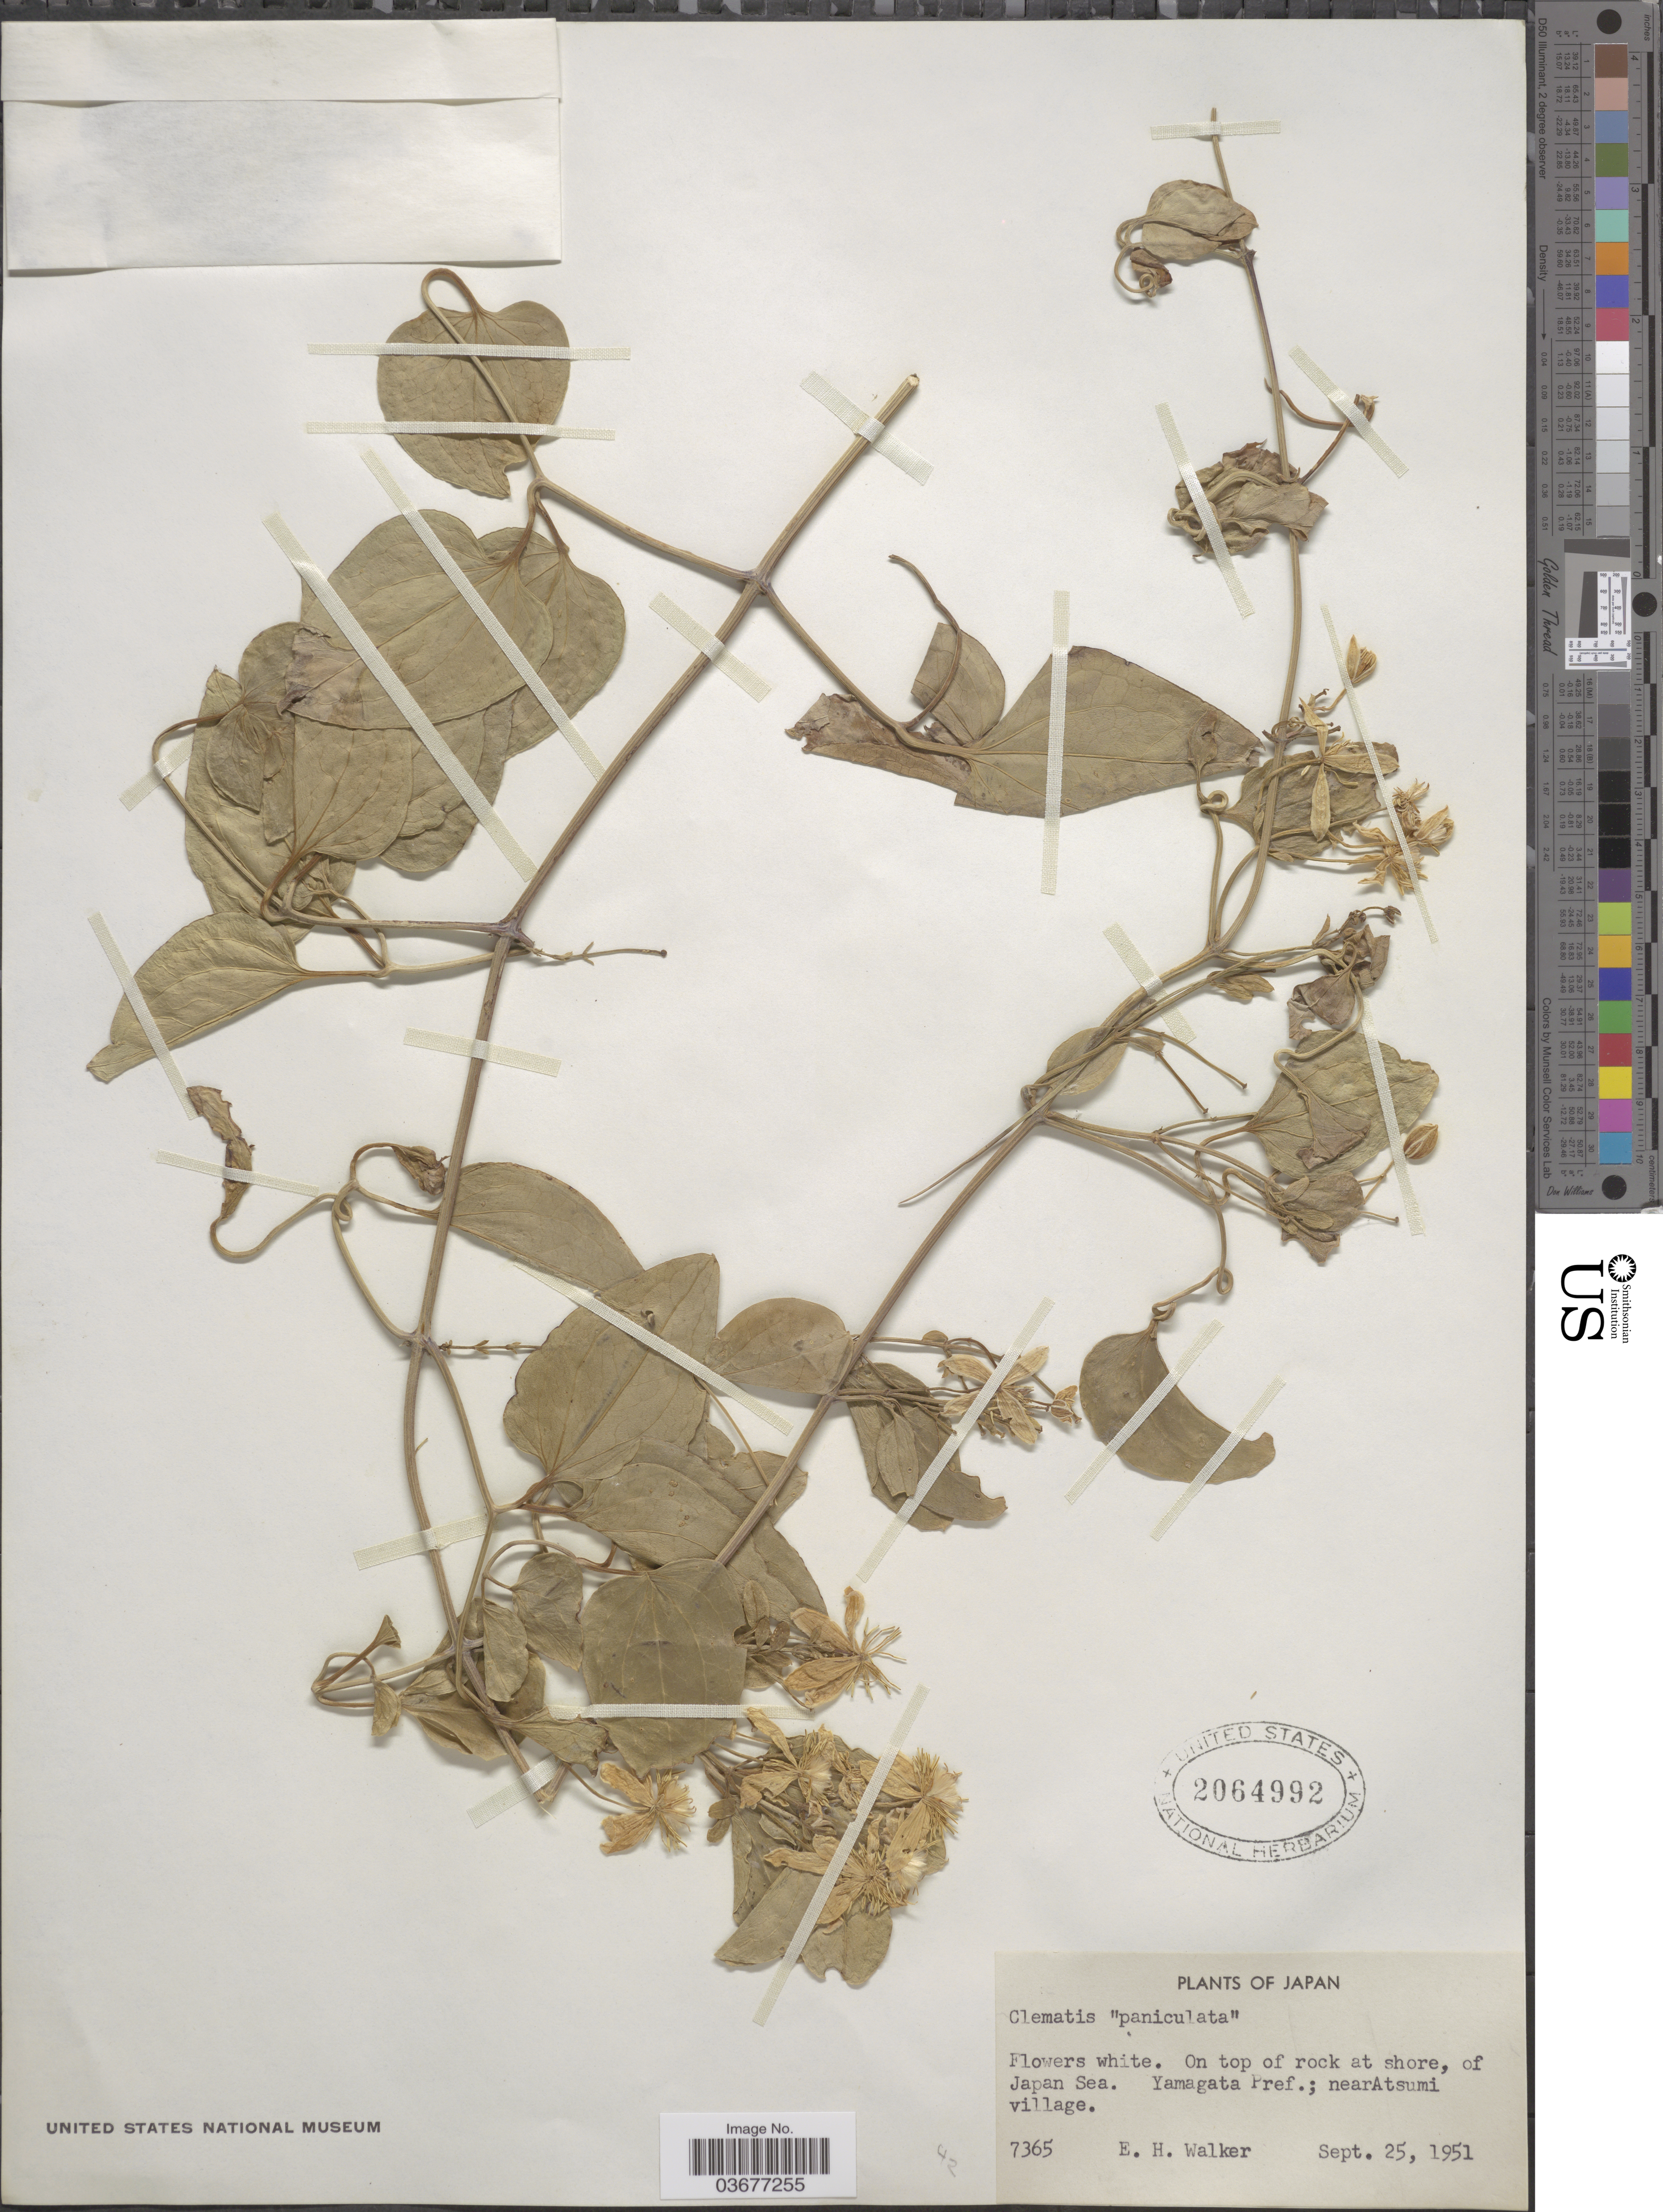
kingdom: Plantae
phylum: Tracheophyta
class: Magnoliopsida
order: Ranunculales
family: Ranunculaceae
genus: Clematis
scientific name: Clematis maximowicziana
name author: Franch. & Sav.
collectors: E. H. Walker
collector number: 7356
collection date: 1951-09-25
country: Japan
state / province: Yamagata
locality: On top of rock at shore, of Japan Sea. Yamagata Pref.; near Atsumi village.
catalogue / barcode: US 2064992